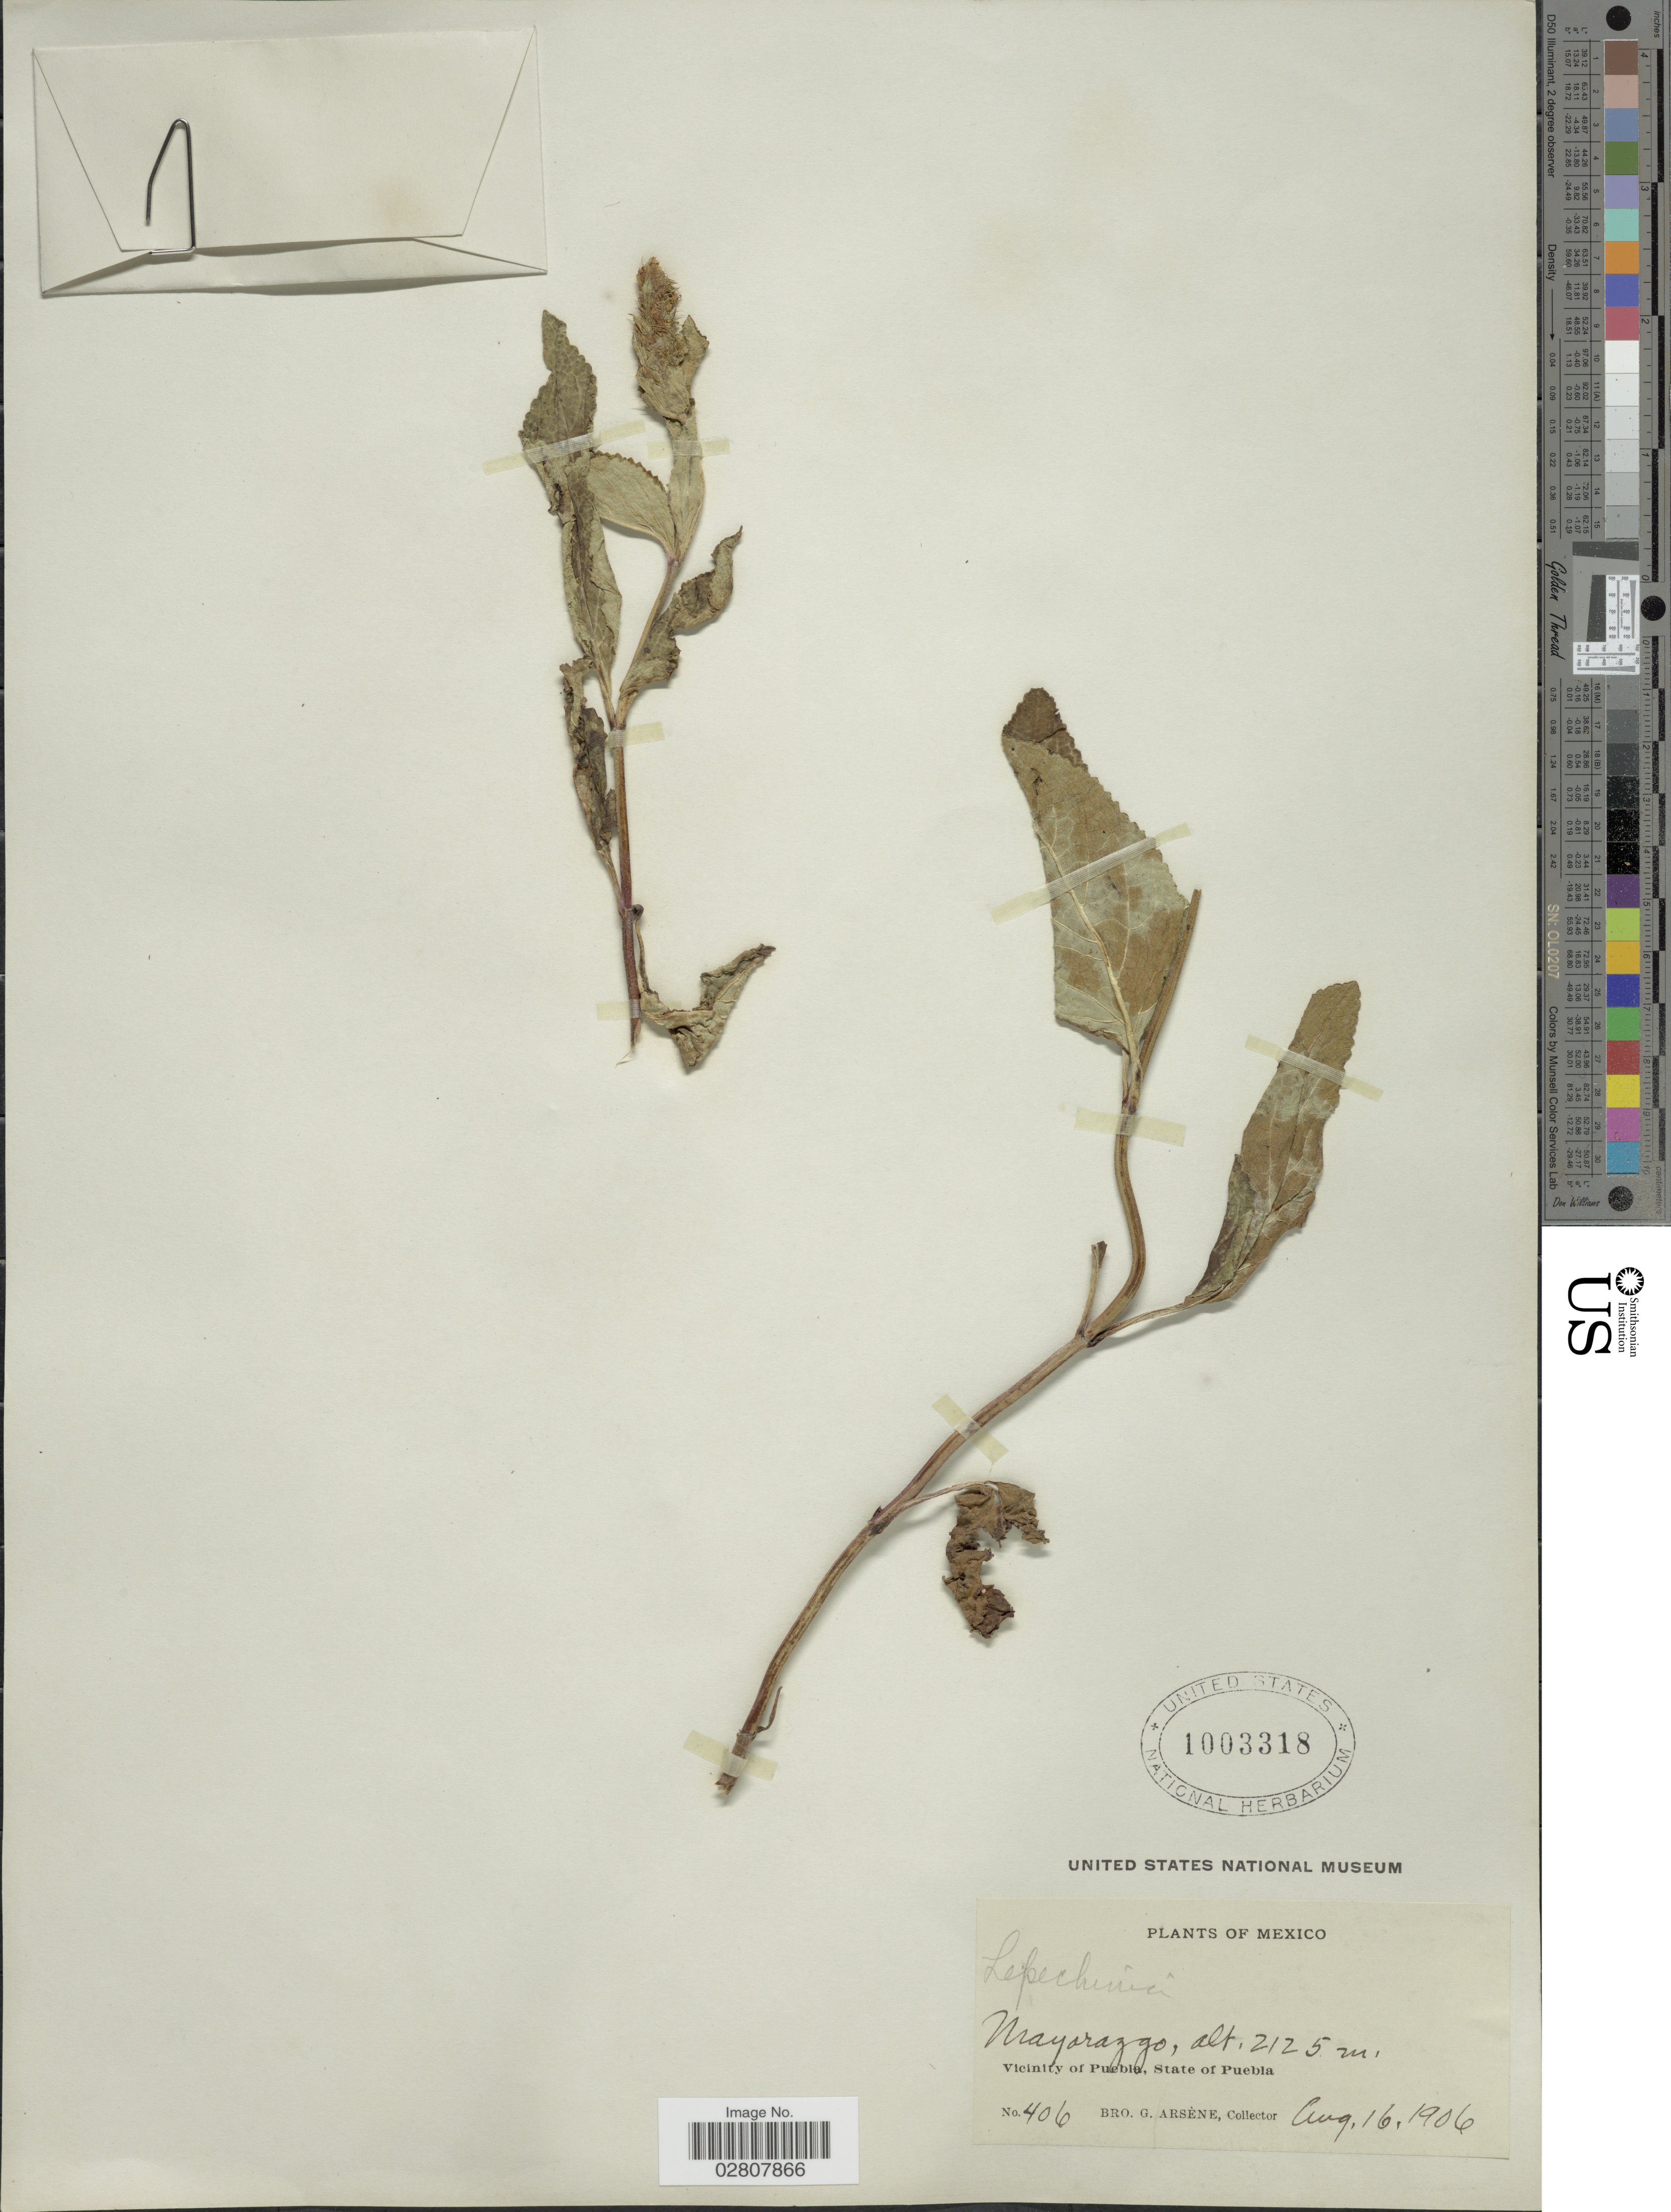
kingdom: Plantae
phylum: Tracheophyta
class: Magnoliopsida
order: Lamiales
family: Lamiaceae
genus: Lepechinia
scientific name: Lepechinia caulescens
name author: (Ortega) Epling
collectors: Bro. G. Arsène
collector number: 406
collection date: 1906-08-16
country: Mexico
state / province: Puebla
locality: Mayarazgo. Vicinity of Puebla.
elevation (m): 2125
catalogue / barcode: US 1003318